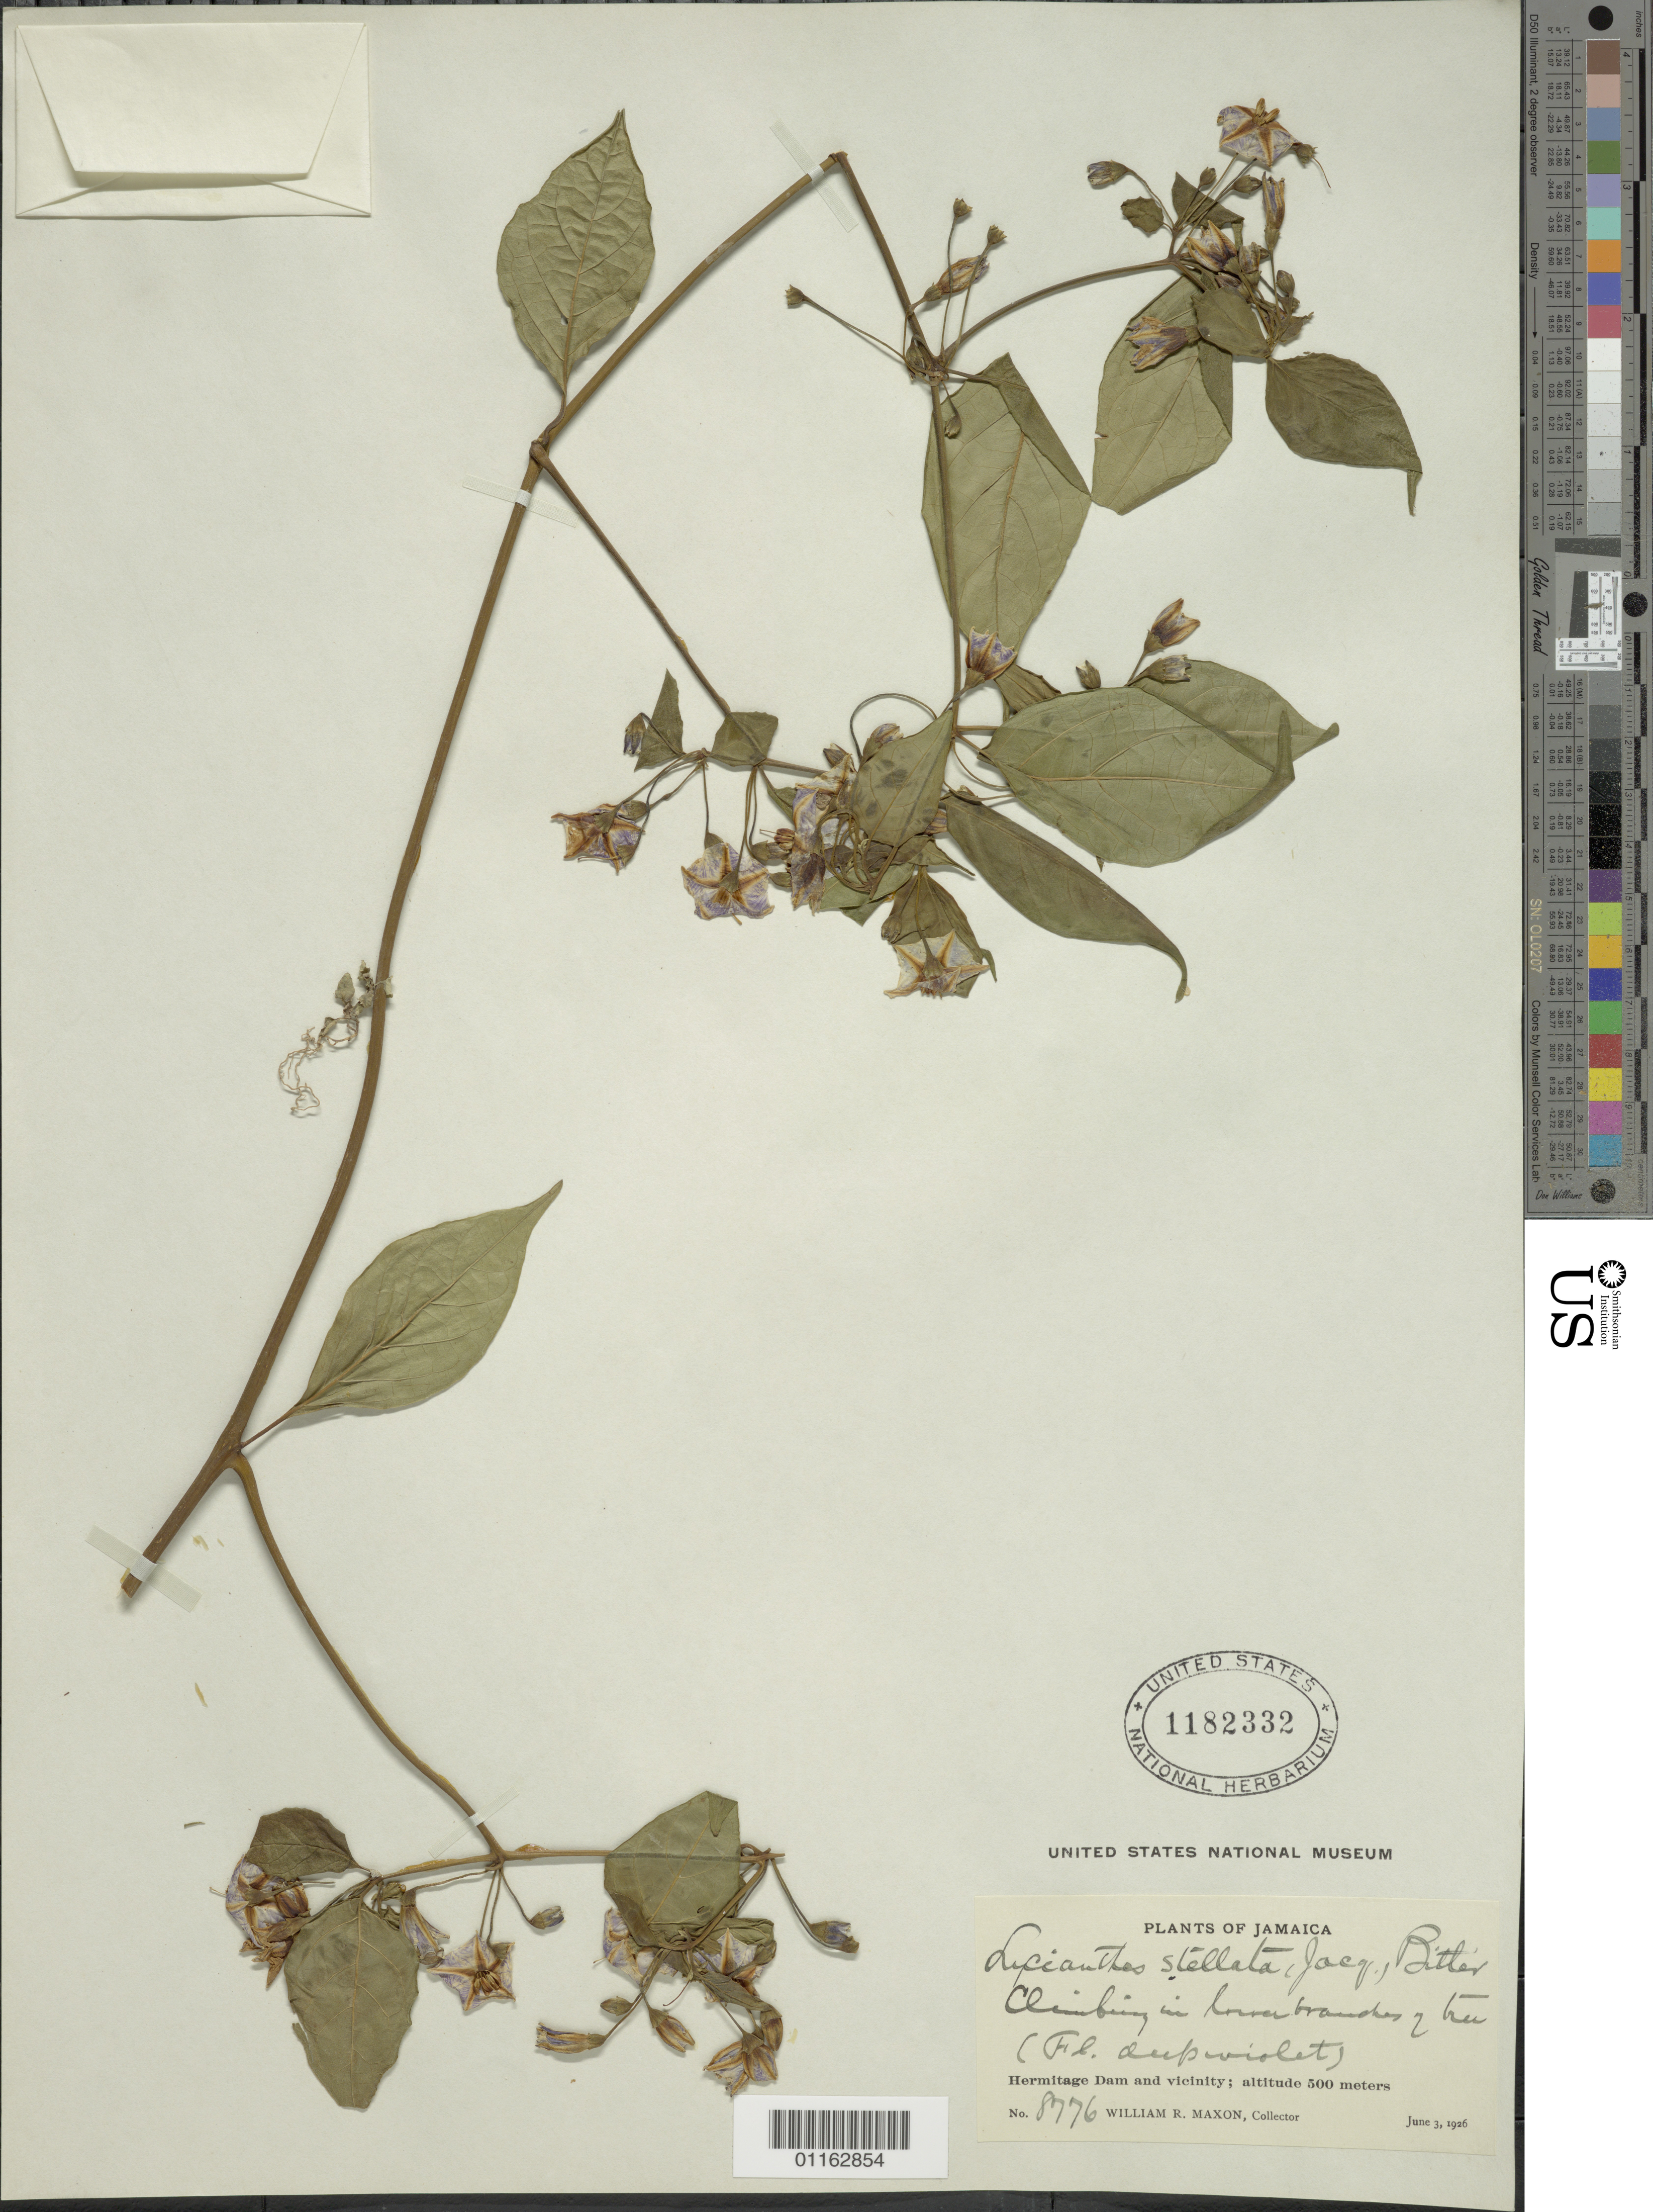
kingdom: Plantae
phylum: Tracheophyta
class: Magnoliopsida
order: Solanales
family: Solanaceae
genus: Solanum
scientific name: Solanum stellatum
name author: Jacq.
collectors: W. R. Maxon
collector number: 8776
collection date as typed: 03 Jun 1926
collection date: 1926-06-03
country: Jamaica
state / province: Saint Andrew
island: Jamaica I.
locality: Hermitage dam and vicinity; climbing in lower branches of tree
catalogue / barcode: US 1182332